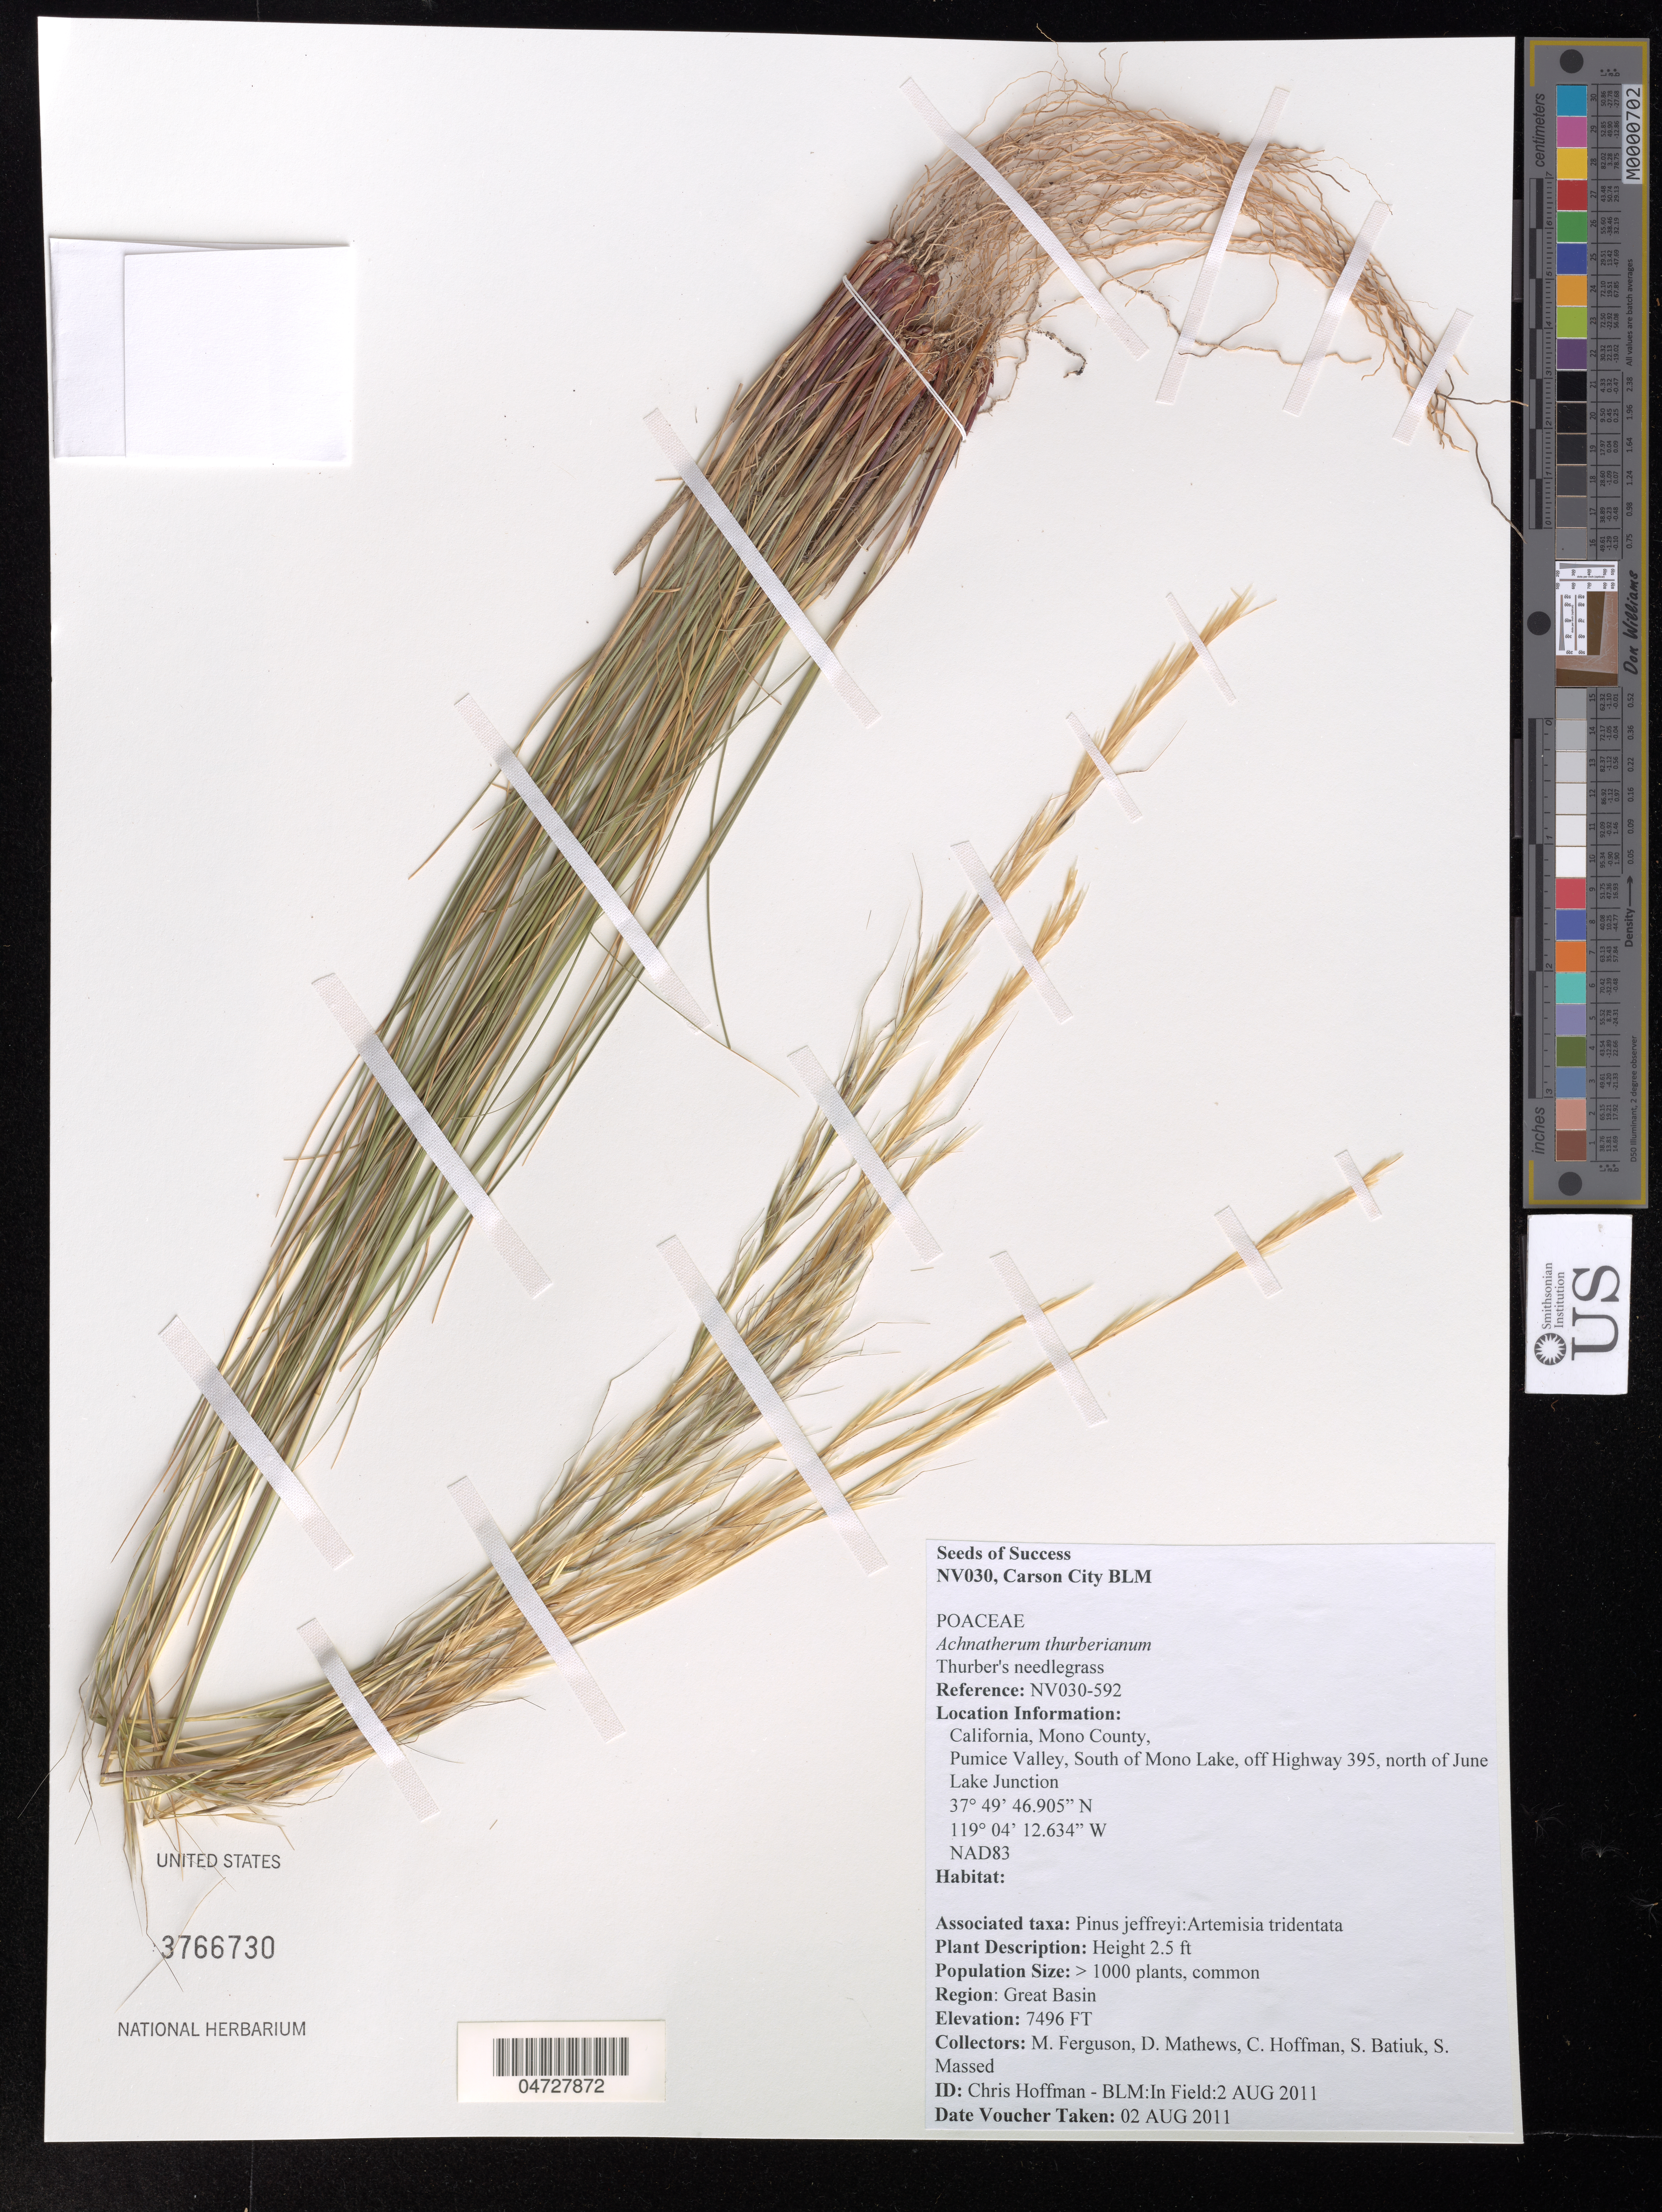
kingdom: Plantae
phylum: Tracheophyta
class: Liliopsida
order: Poales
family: Poaceae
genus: Achnatherum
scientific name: Achnatherum thurberianum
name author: (Piper) Barkworth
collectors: M. Ferguson, D. Mathews, C. Hoffman & S. Batiuk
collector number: NV030-592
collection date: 2011-08-02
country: United States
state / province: California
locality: Mono County, Pumice Valley, South of Mono Lake, off Highway 395, north of June Lake Junction, Great Basin.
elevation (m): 2285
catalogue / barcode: US 3766730